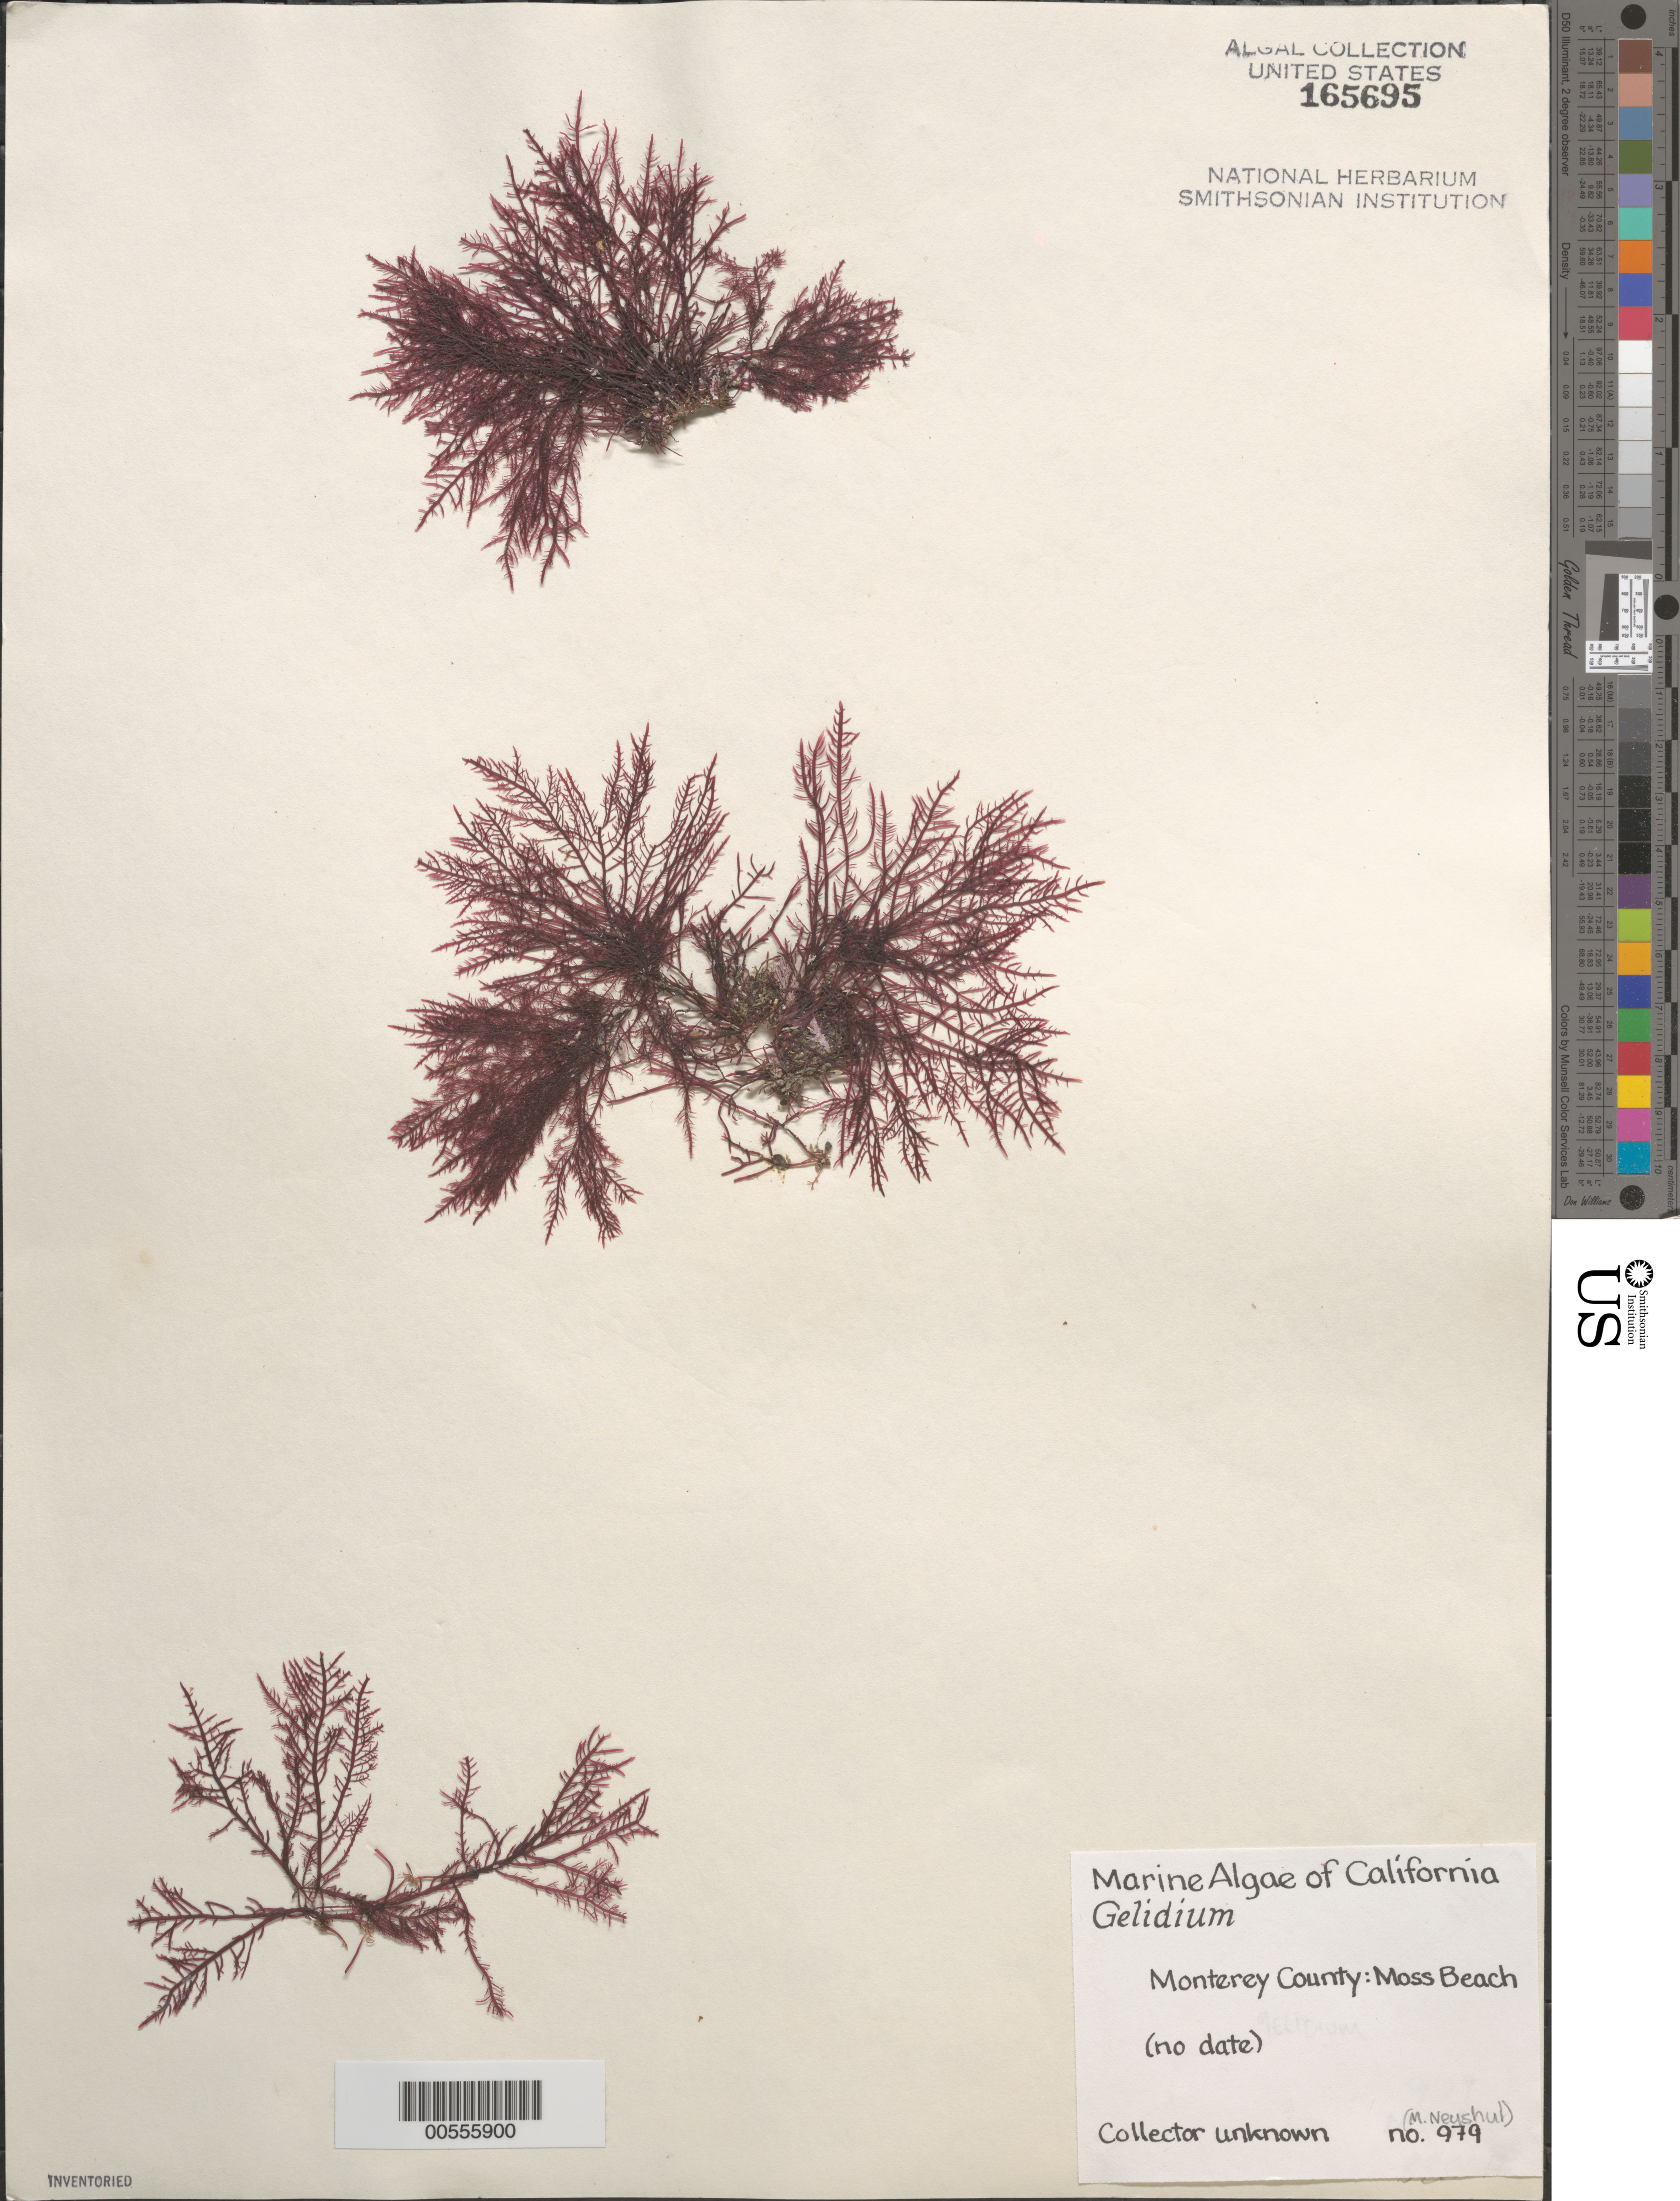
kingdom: Plantae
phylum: Rhodophyta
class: Florideophyceae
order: Gelidiales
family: Gelidiaceae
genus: Gelidium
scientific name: Gelidium sp.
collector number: Neushul 979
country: United States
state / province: California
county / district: Monterey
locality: Moss Beach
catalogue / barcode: US 165695